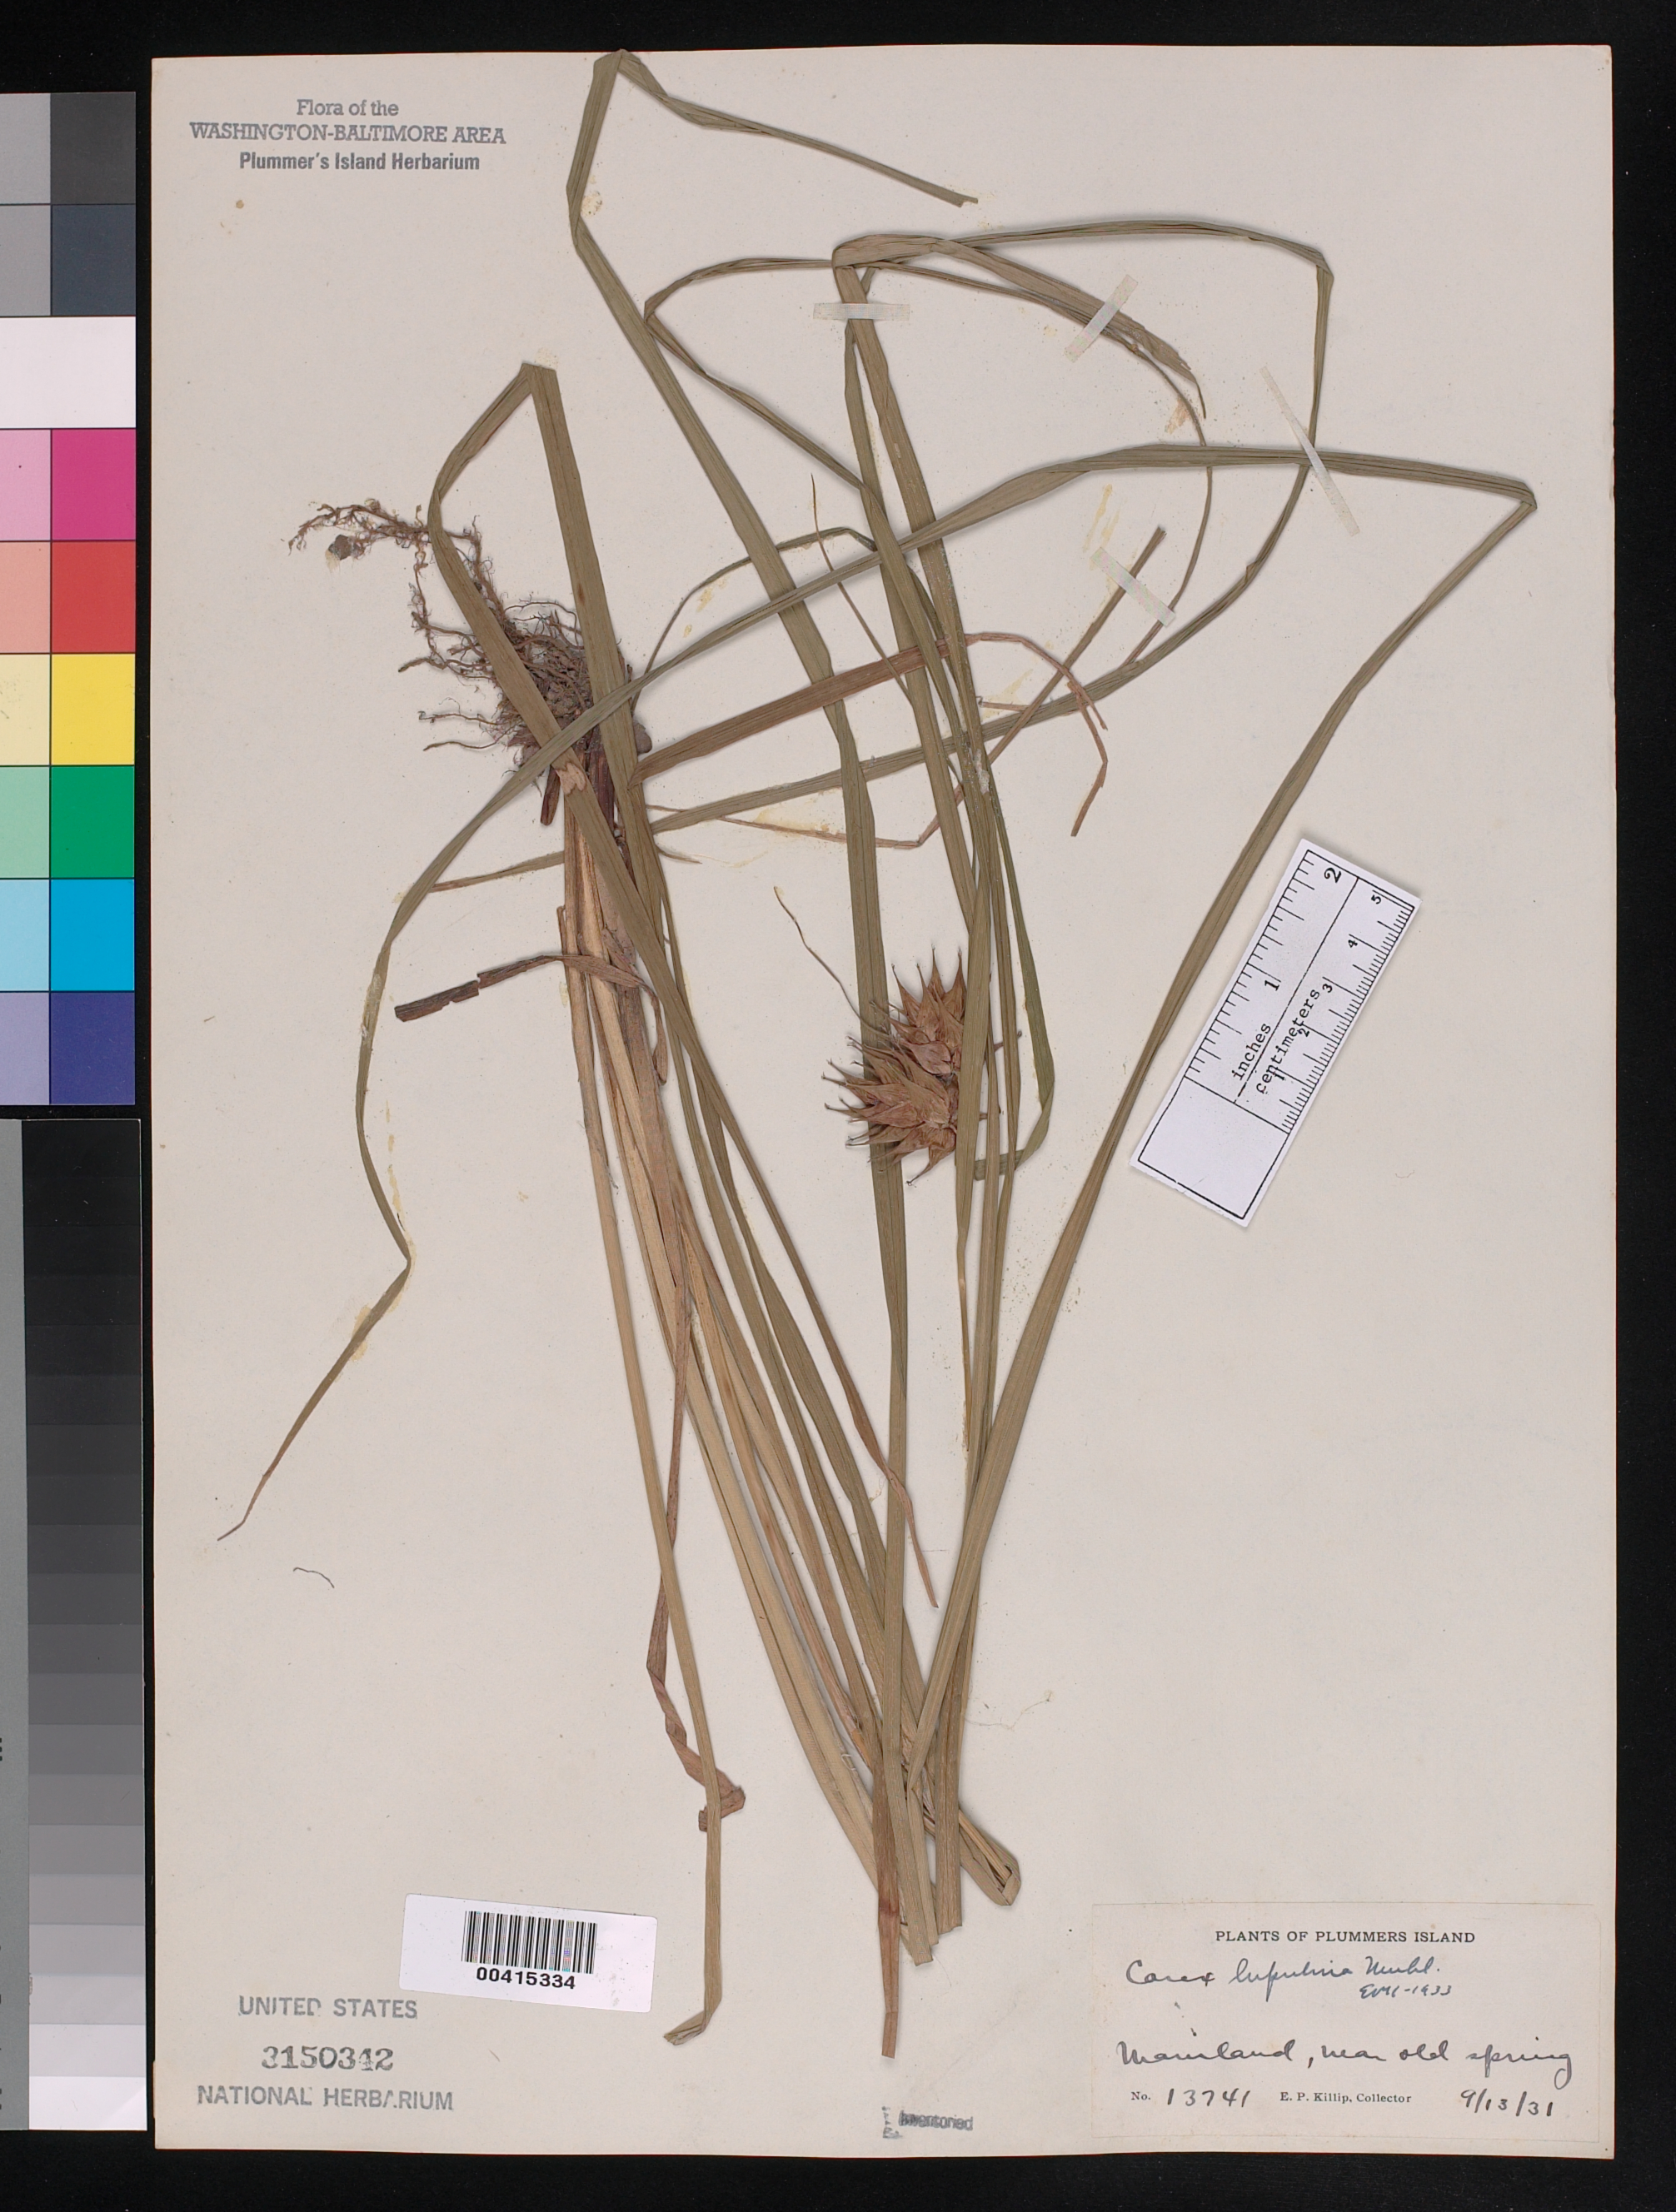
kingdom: Plantae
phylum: Tracheophyta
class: Liliopsida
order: Poales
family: Cyperaceae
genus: Carex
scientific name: Carex lupulina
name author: Muhl. ex Willd.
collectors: E. P. Killip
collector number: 13741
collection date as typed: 13 Sep 1931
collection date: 1931-09-13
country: United States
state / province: Maryland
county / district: Montgomery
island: Plummers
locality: Plummer's Island; near Old Spring Plummers Island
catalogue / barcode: US 3150342